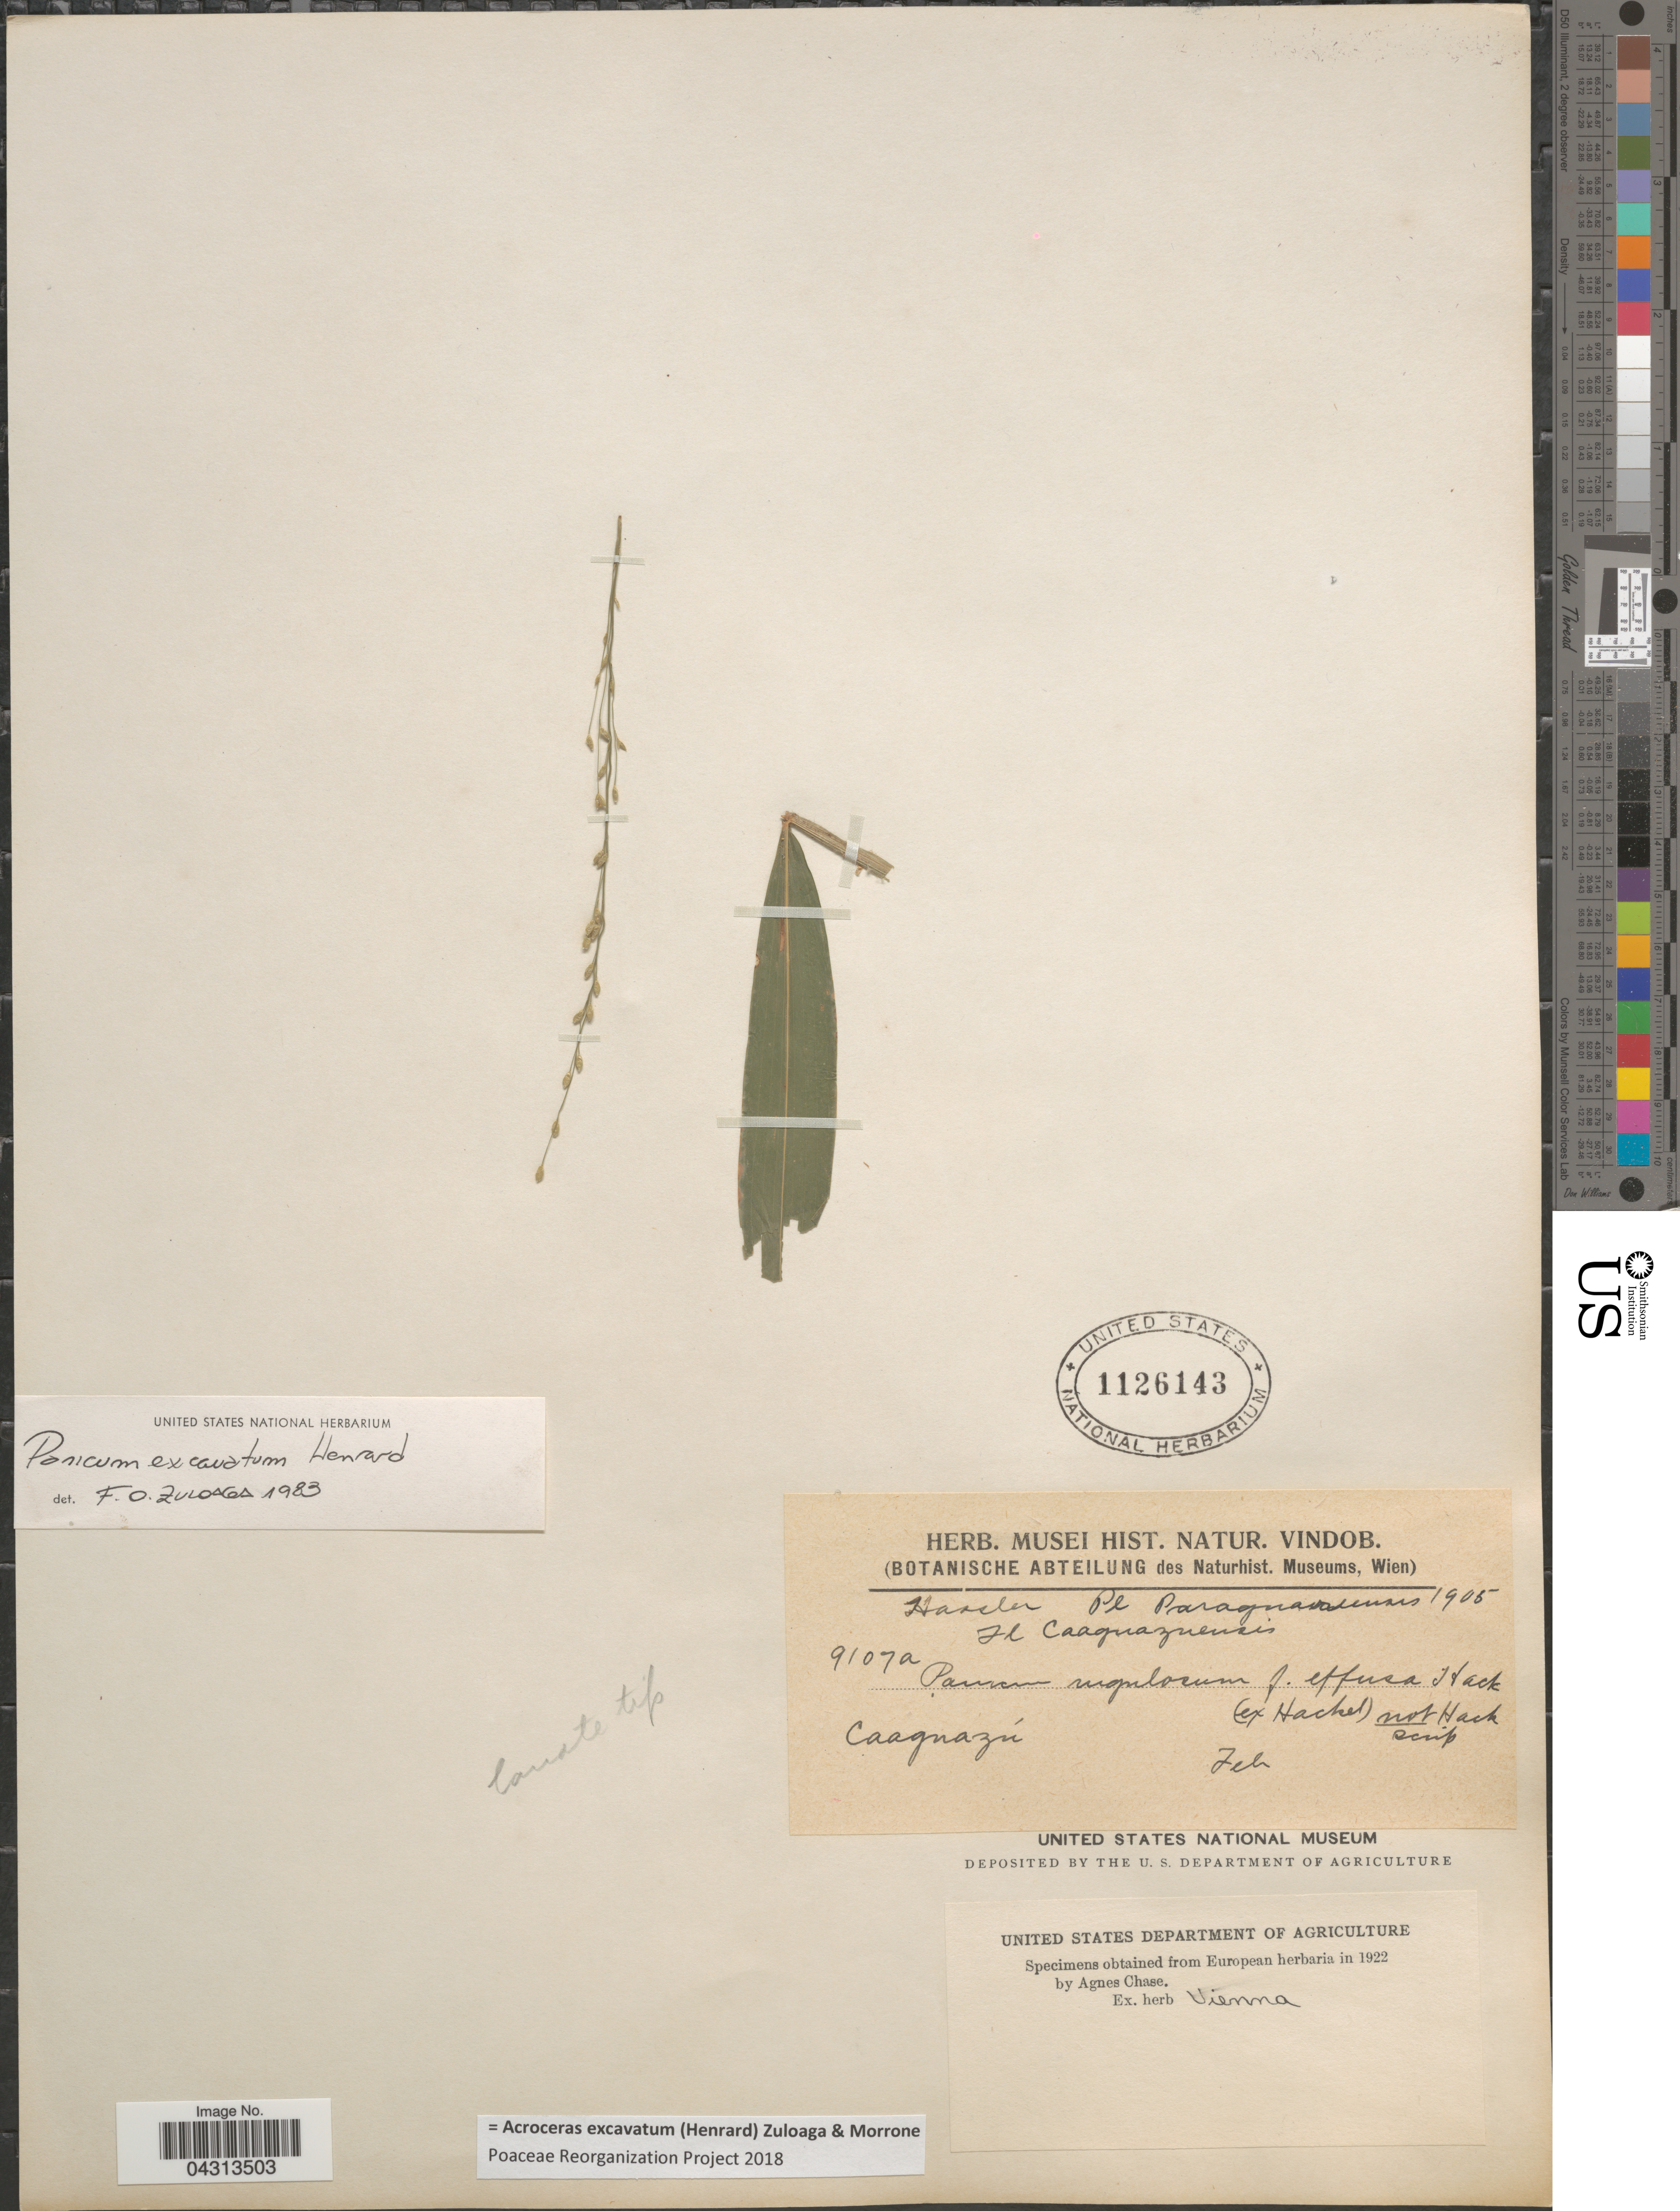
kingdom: Plantae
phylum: Tracheophyta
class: Liliopsida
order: Poales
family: Poaceae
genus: Acroceras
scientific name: Acroceras excavatum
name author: (Henr.) Zuloaga & Morrone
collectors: Hassler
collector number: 9107a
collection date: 1905-02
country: Paraguay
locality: Caaguazuensis. Caaguazú.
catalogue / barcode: US 1126143